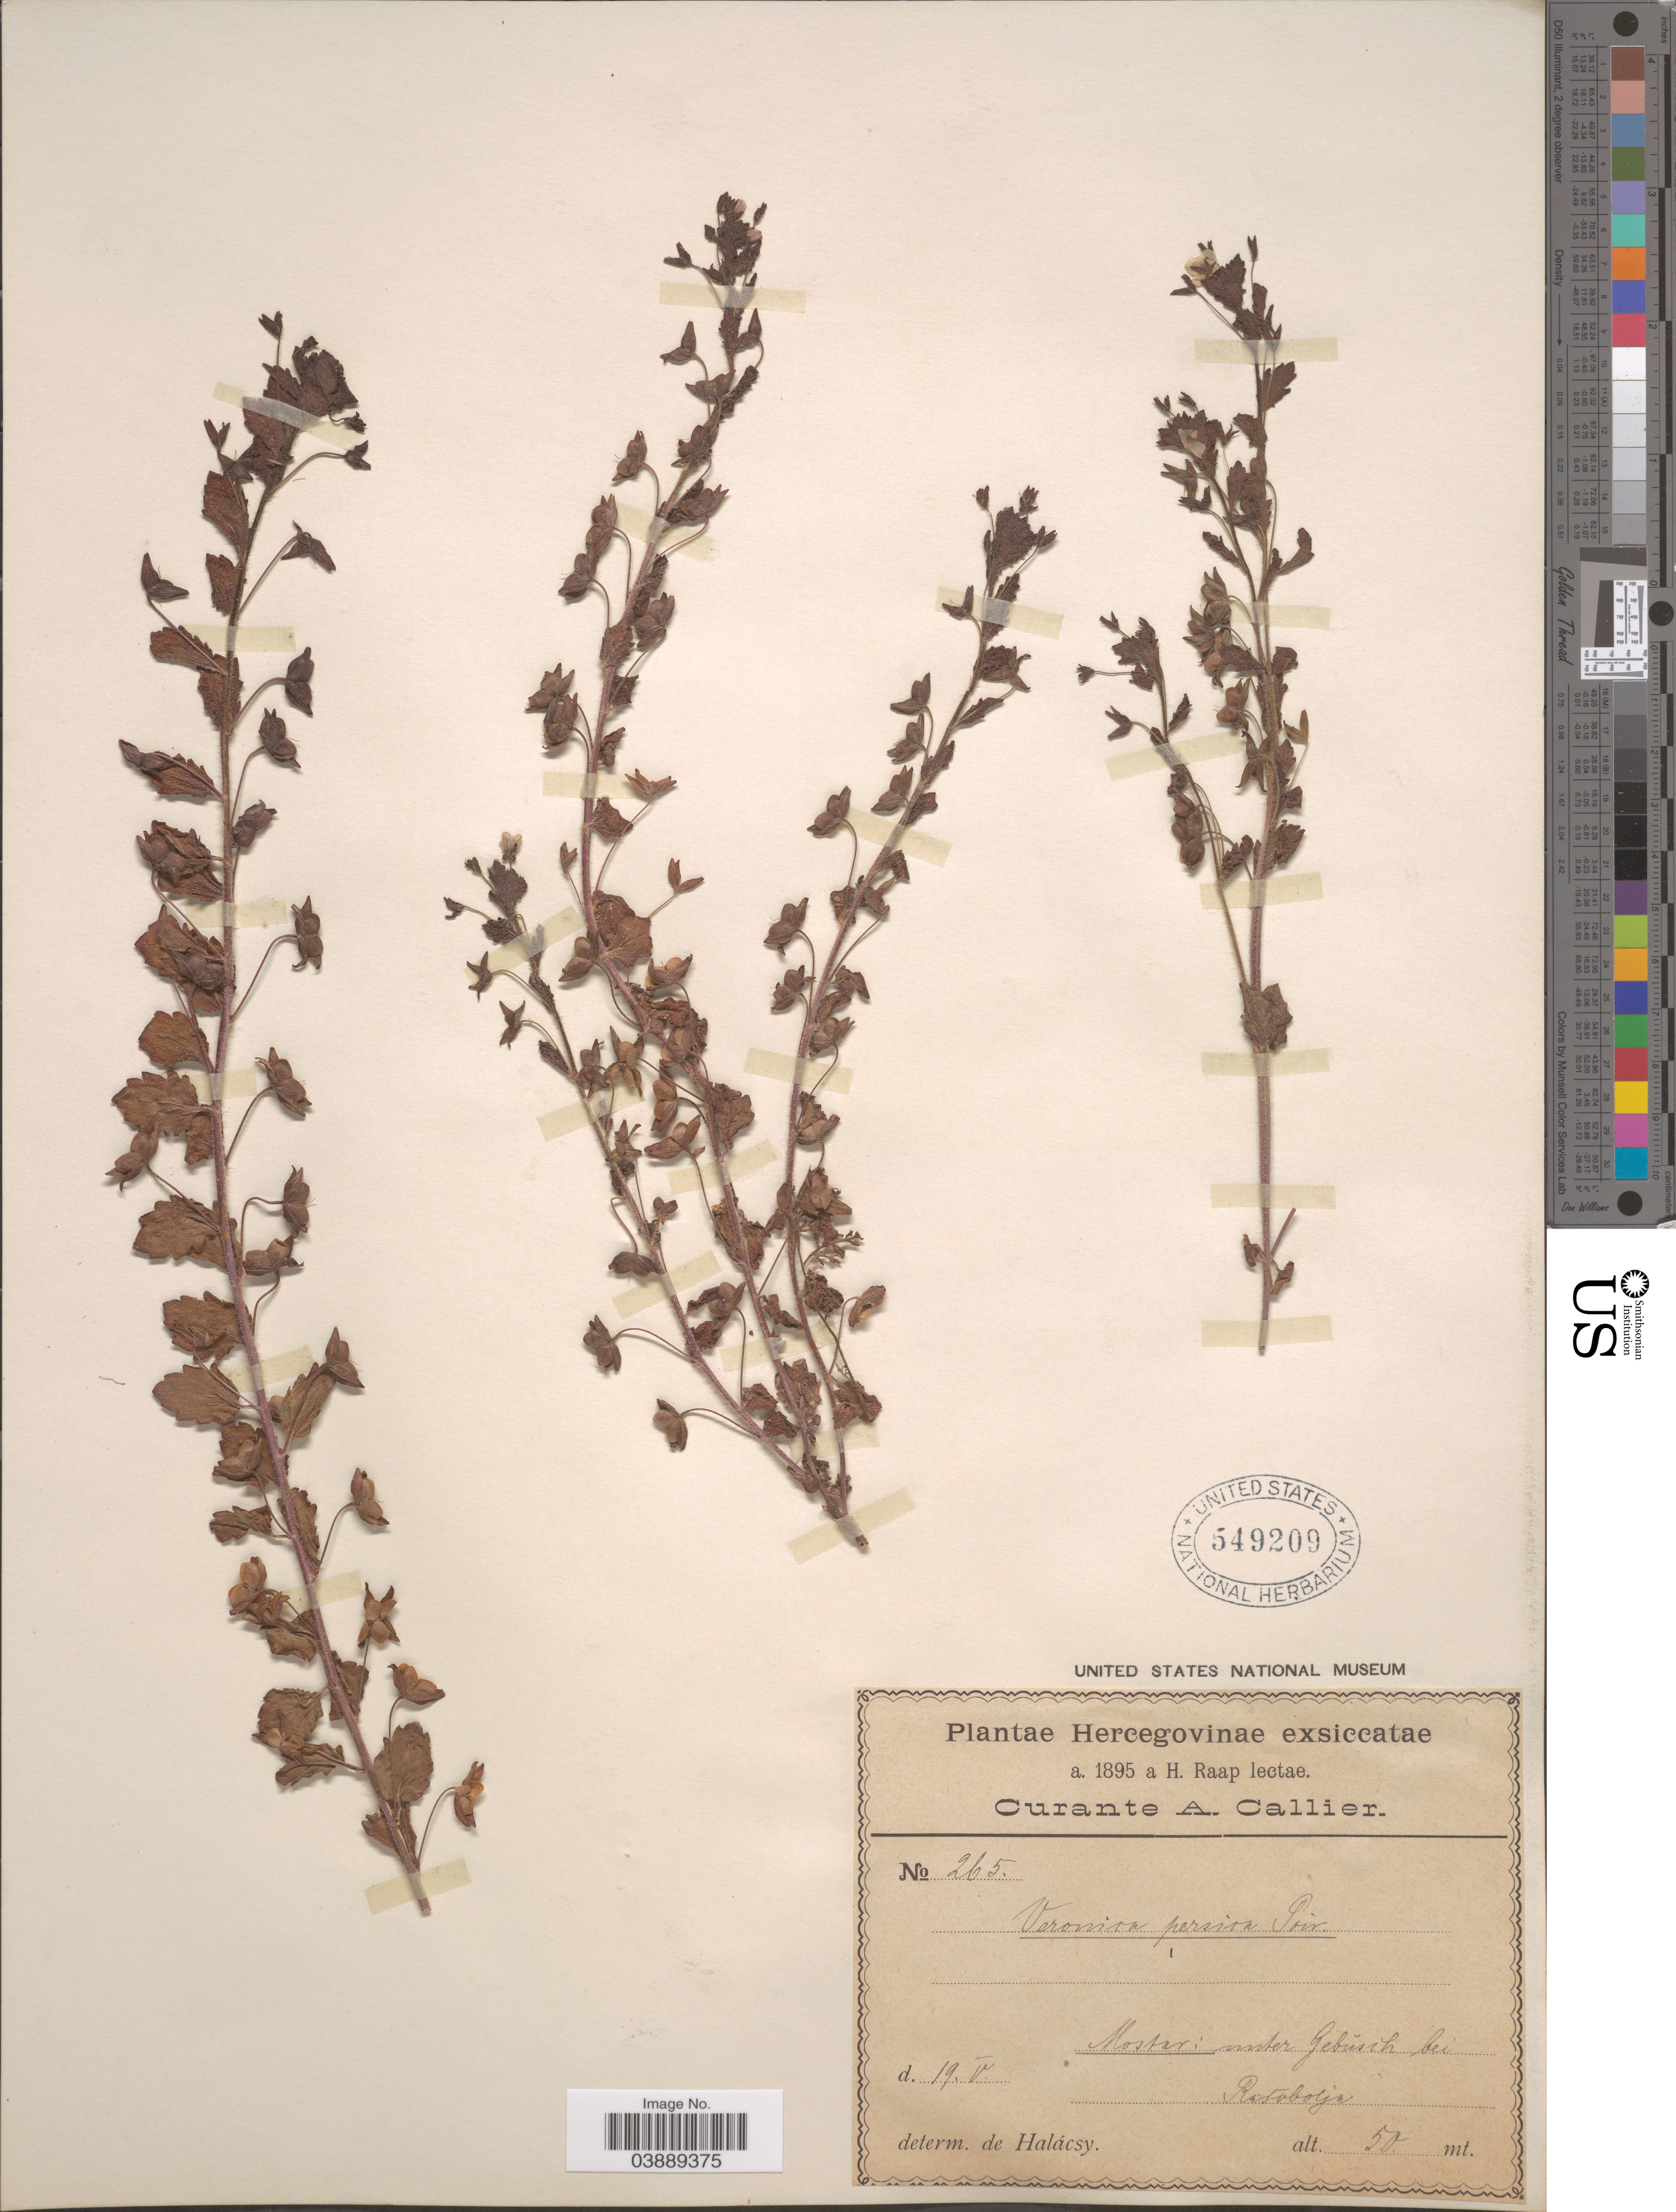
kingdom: Plantae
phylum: Tracheophyta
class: Magnoliopsida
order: Lamiales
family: Plantaginaceae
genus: Veronica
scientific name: Veronica persica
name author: Poir.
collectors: H. Raap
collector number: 265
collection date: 1895-05-19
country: Montenegro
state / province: Herceg-Novi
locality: Hercegovinae. Mostar: inter Gebŭsch bei Radobolja.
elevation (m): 50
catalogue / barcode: US 549209